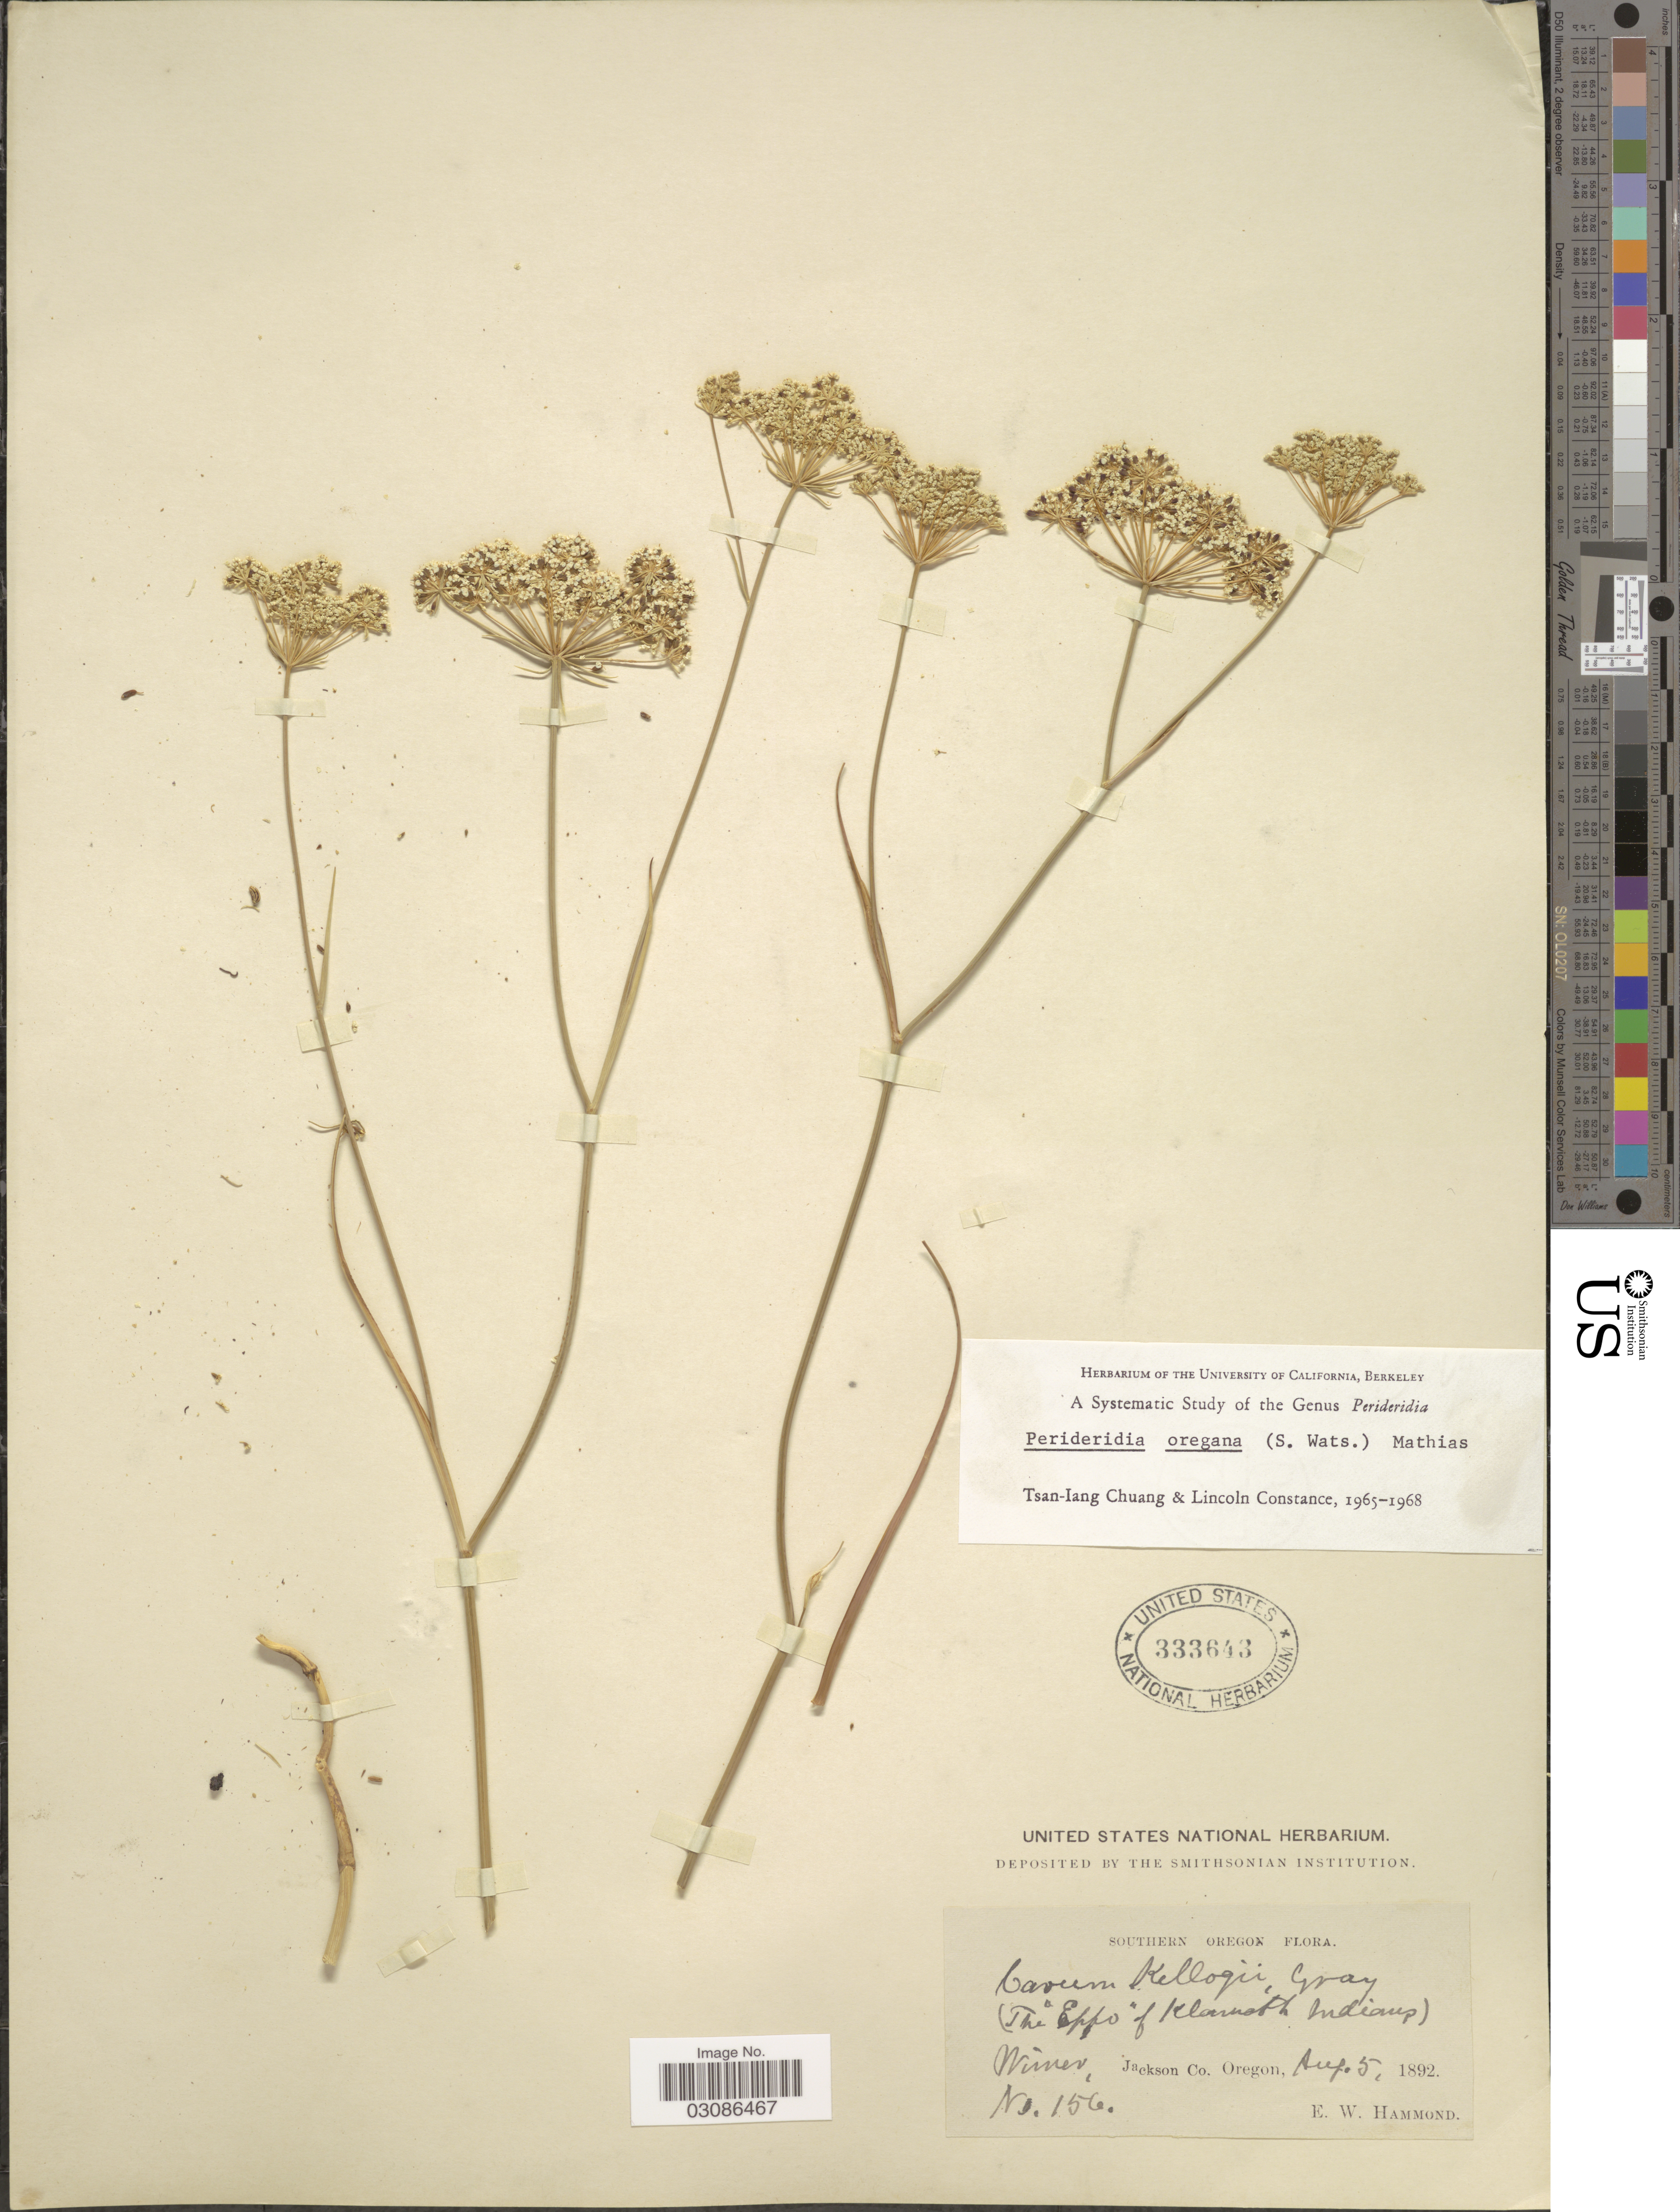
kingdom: Plantae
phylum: Tracheophyta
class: Magnoliopsida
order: Apiales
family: Apiaceae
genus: Perideridia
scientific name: Perideridia oregana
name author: (S. Watson) Mathias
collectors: E. Hammond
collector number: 156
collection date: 1892-08-05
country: United States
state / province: Oregon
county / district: Jackson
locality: Southern Oregon, Winner, Jackson Co.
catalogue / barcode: US 333643